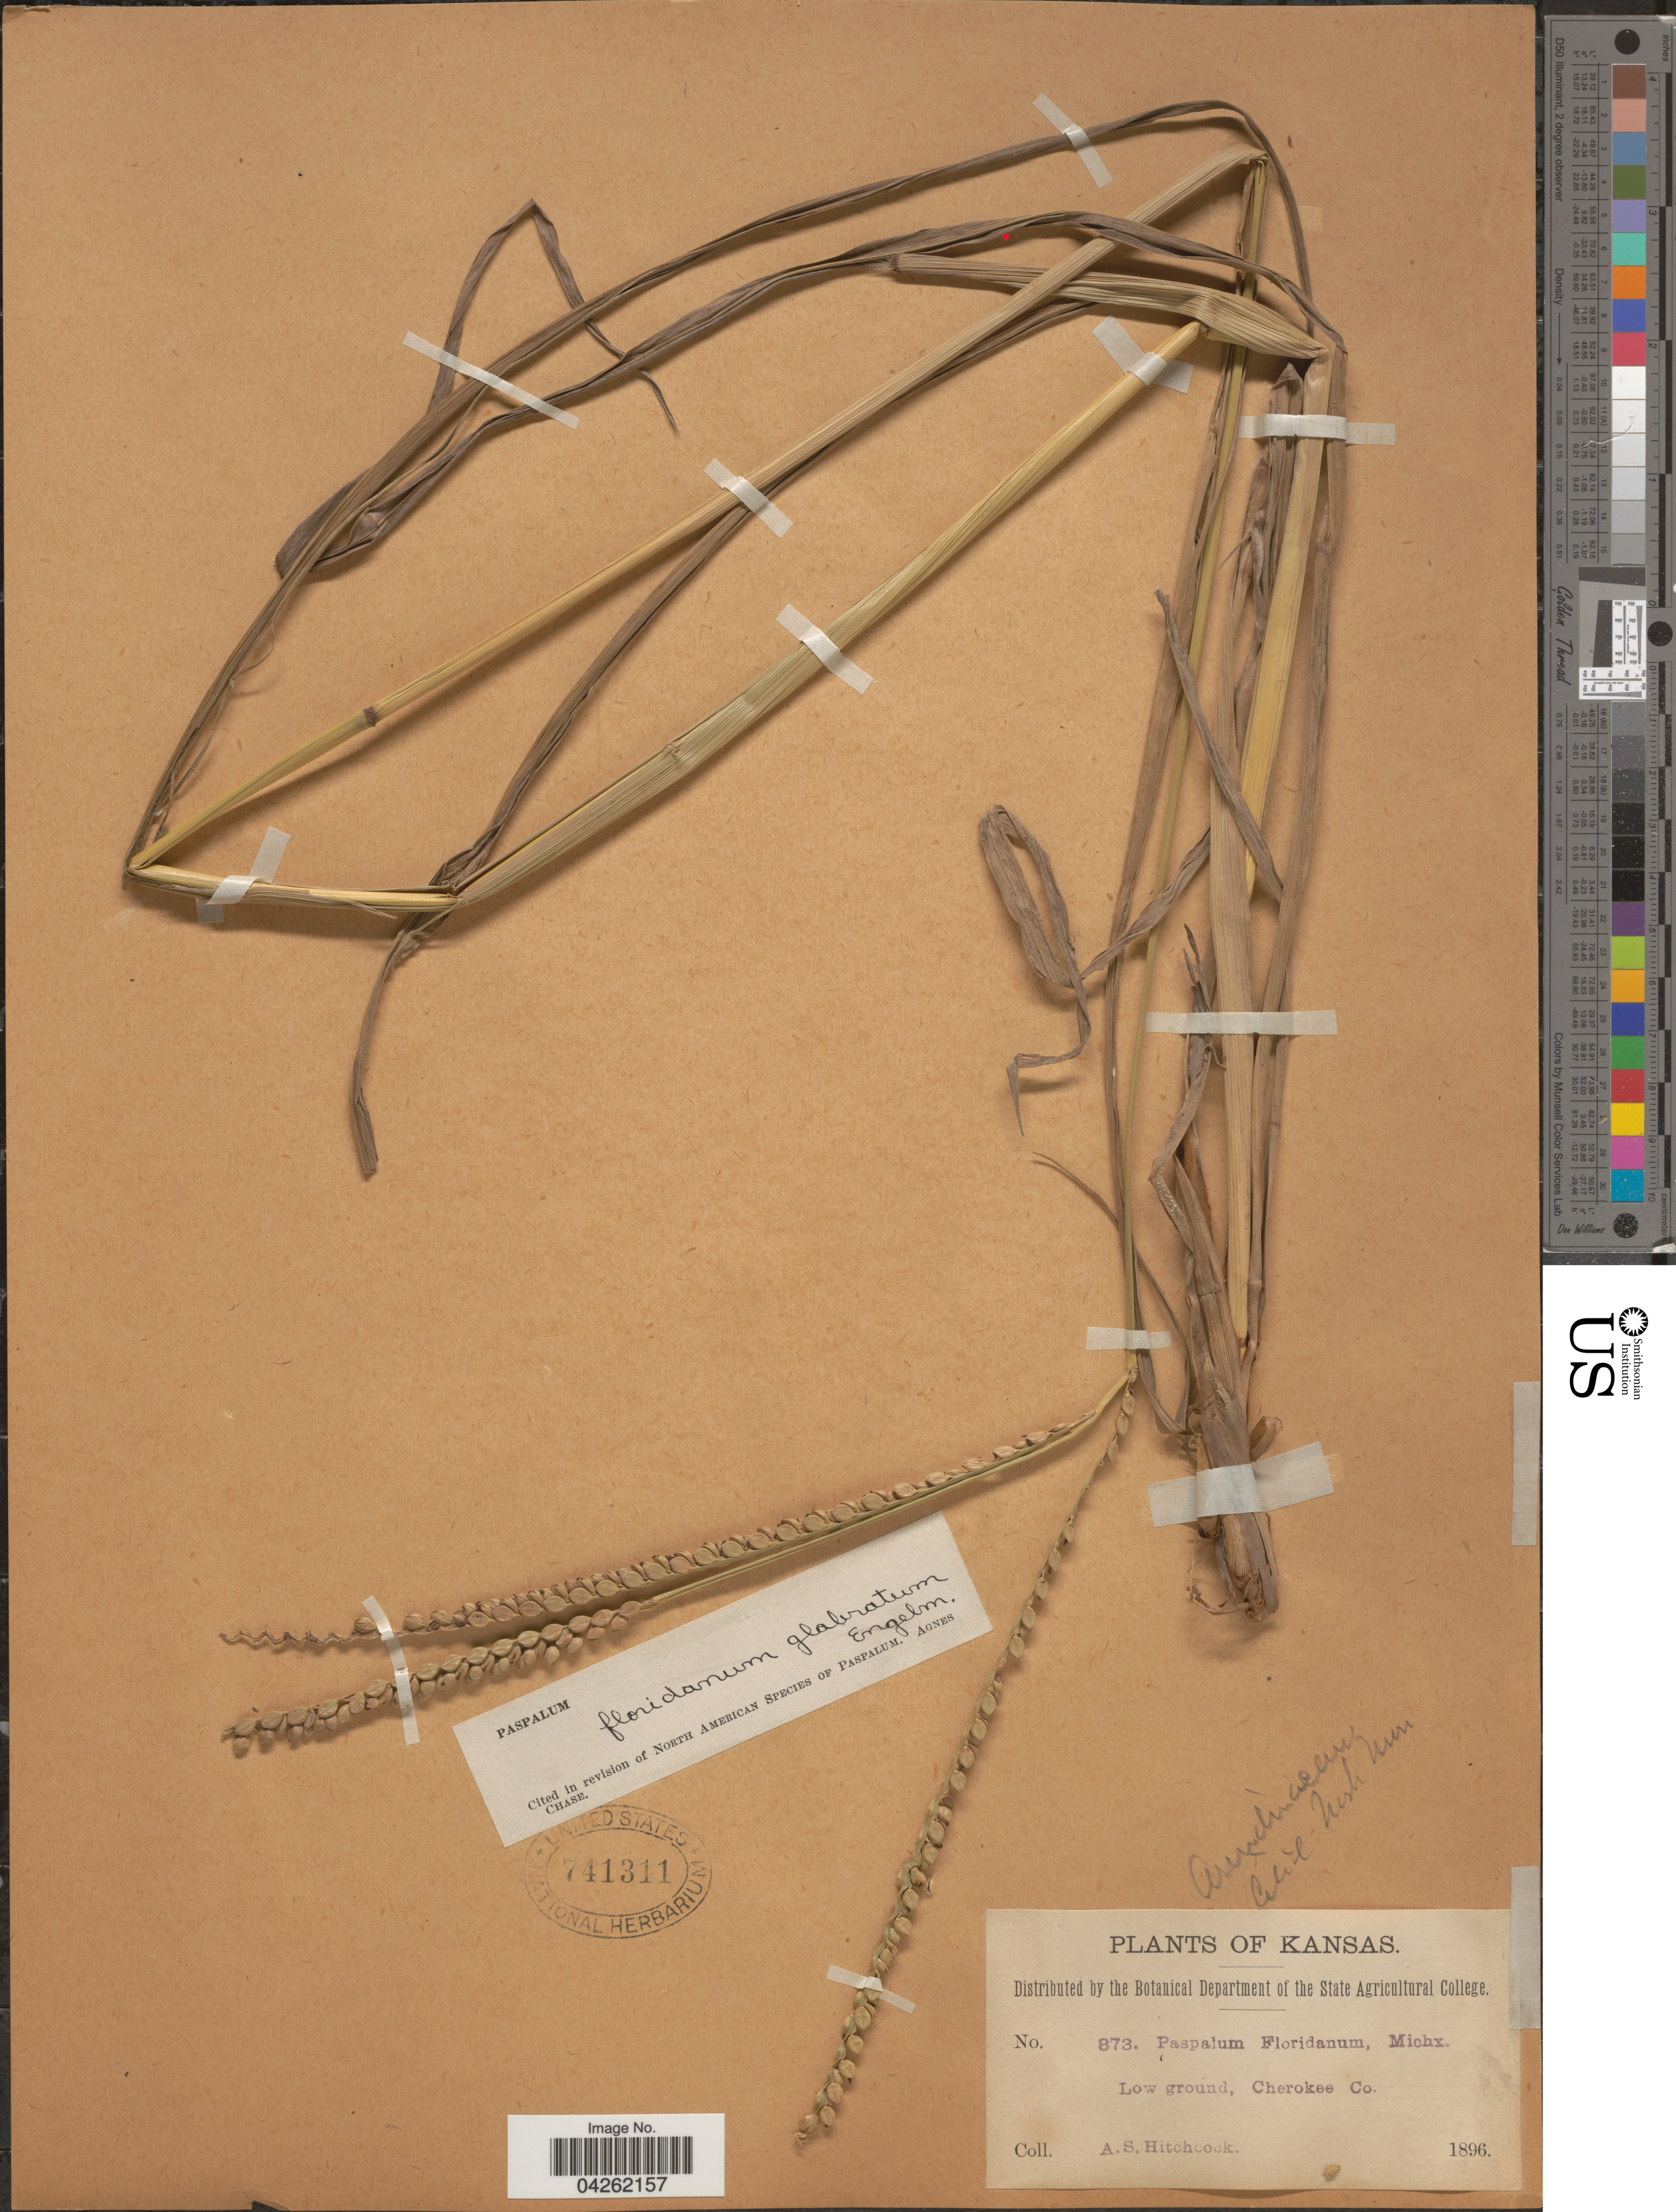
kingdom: Plantae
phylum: Tracheophyta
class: Liliopsida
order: Poales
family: Poaceae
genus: Paspalum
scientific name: Paspalum floridanum var. glabratum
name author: Engelm. ex Vasey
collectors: A. S. Hitchcock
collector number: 873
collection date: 1896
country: United States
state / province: Kansas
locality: Low ground, Cherokee Co.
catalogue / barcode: US 741311